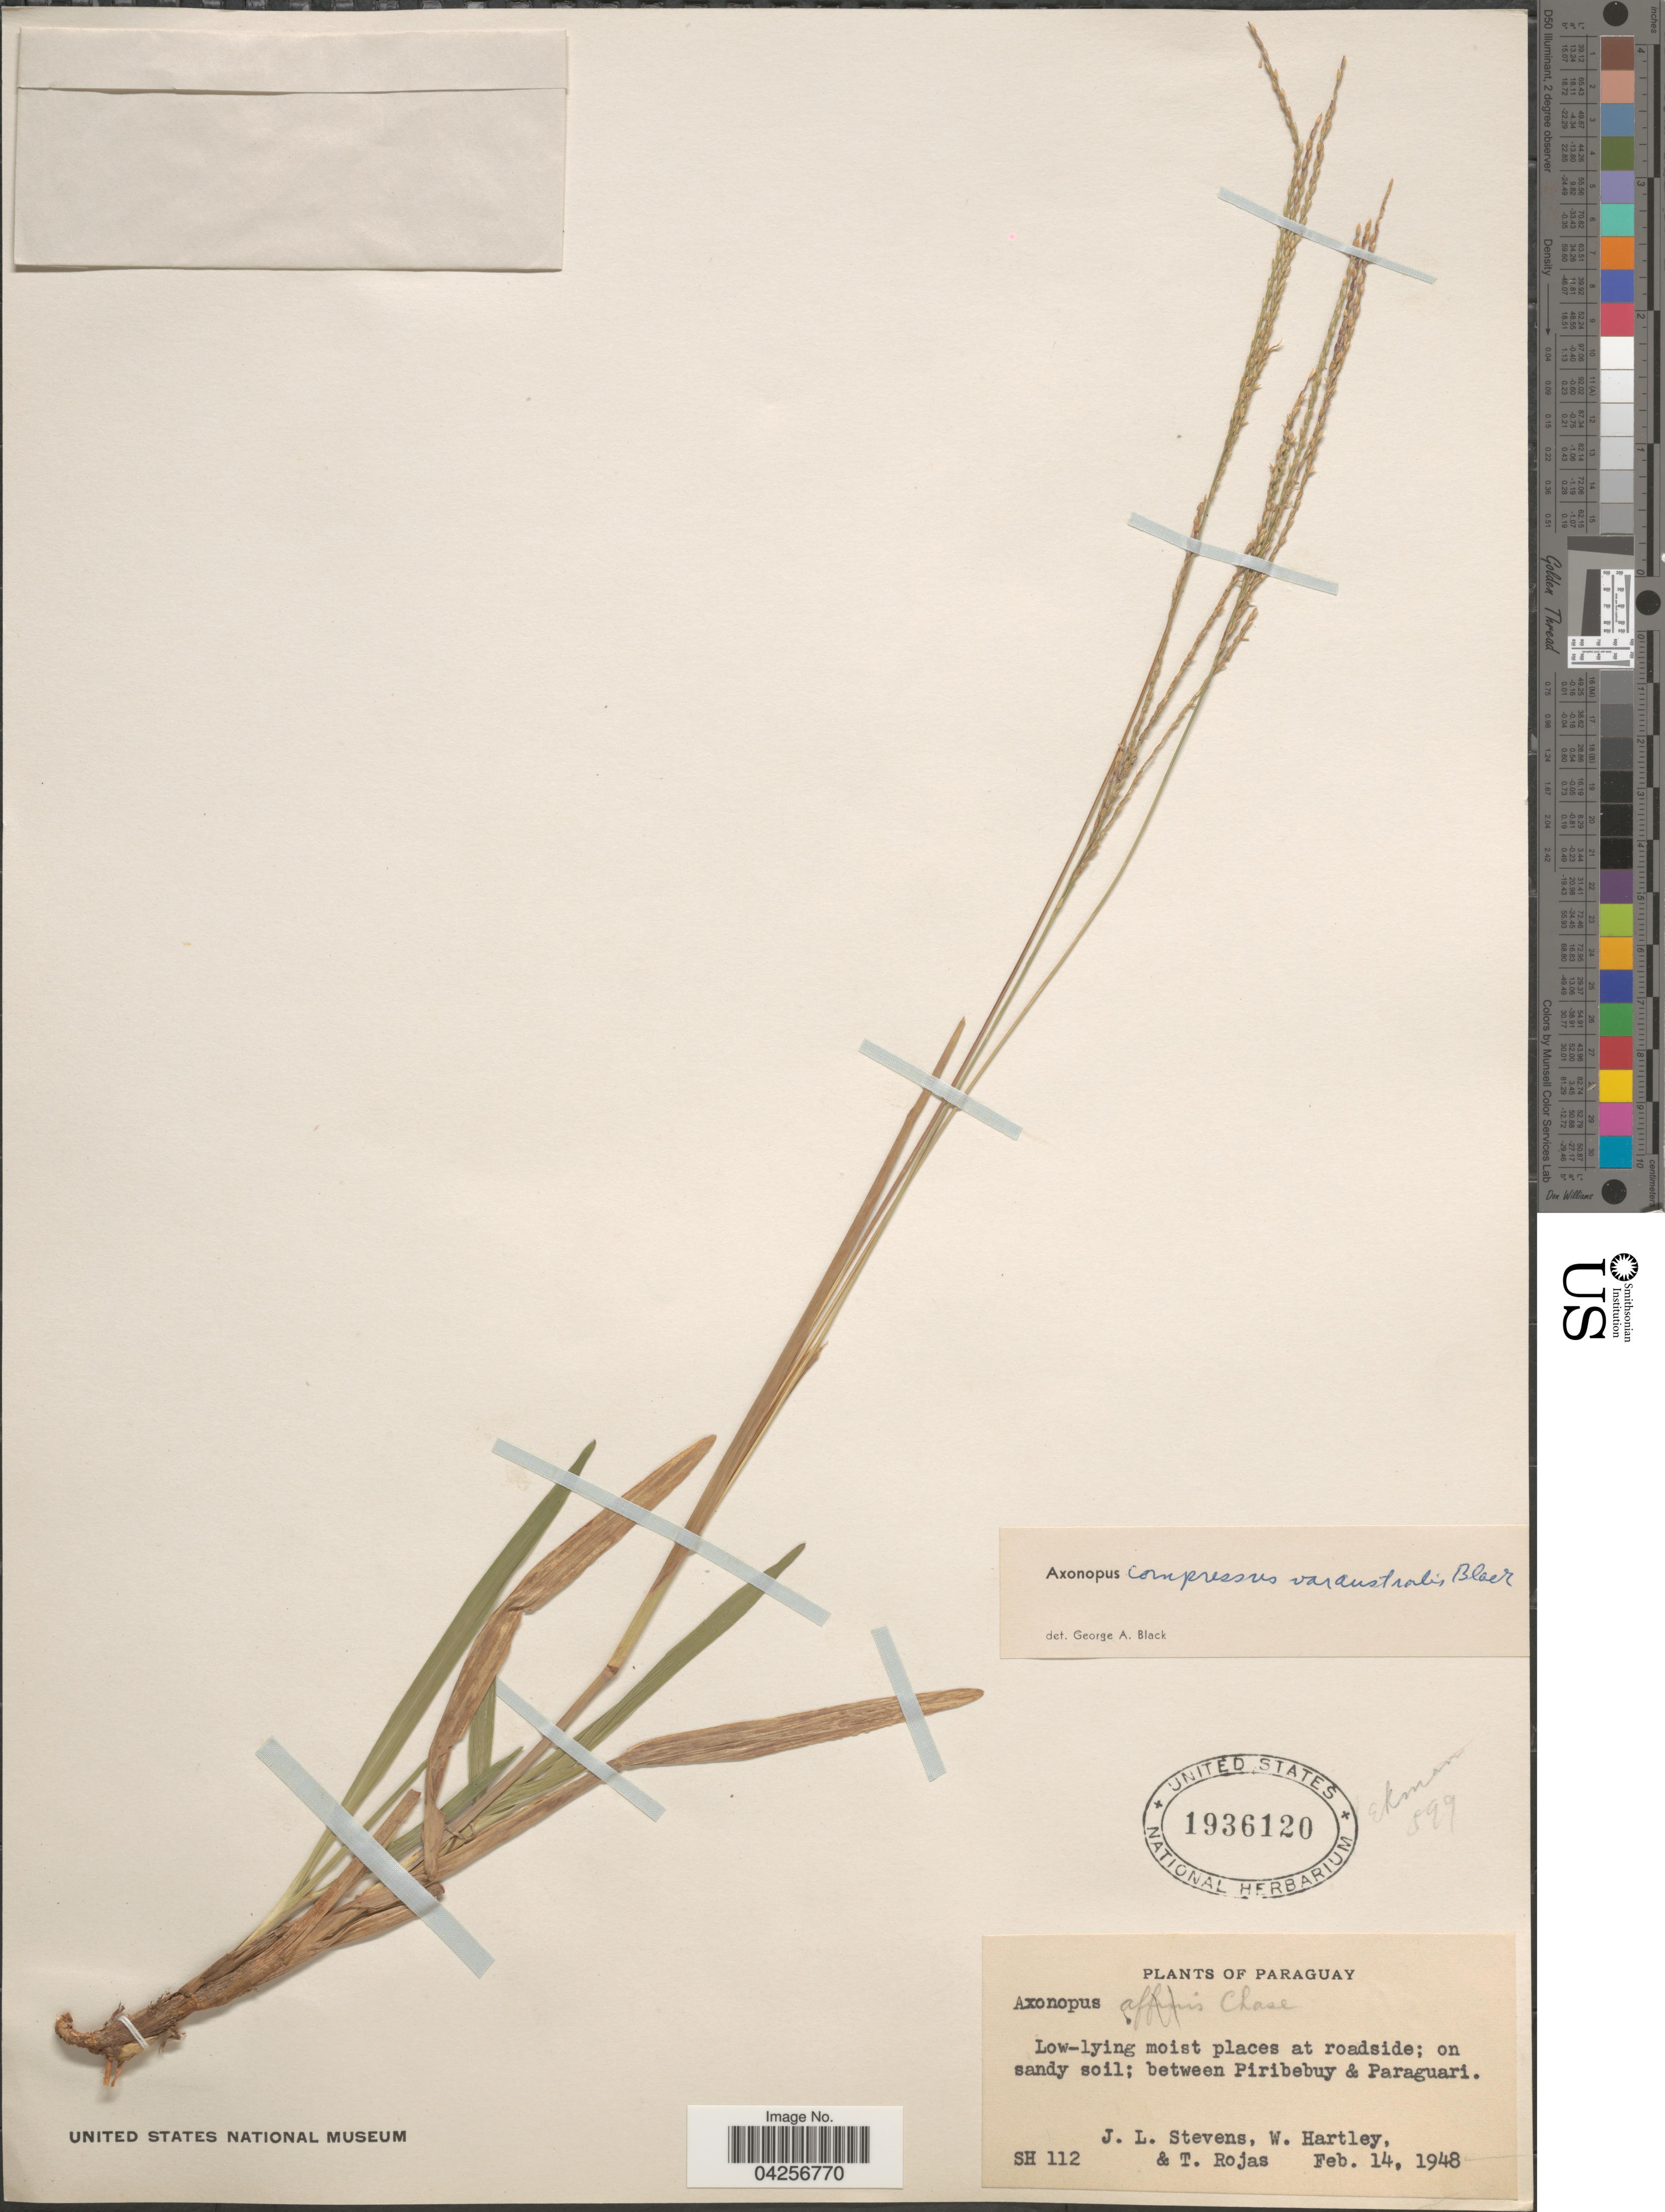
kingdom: Plantae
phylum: Tracheophyta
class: Liliopsida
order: Poales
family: Poaceae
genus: Axonopus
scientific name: Axonopus compressus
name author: (Sw.) P. Beauv.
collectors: J. Stevens, W. Hartley & T. Rojas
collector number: SH112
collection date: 1948-02-14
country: Paraguay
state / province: Paraguari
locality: Between Piribebuy & Paraguari.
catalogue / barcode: US 1936120